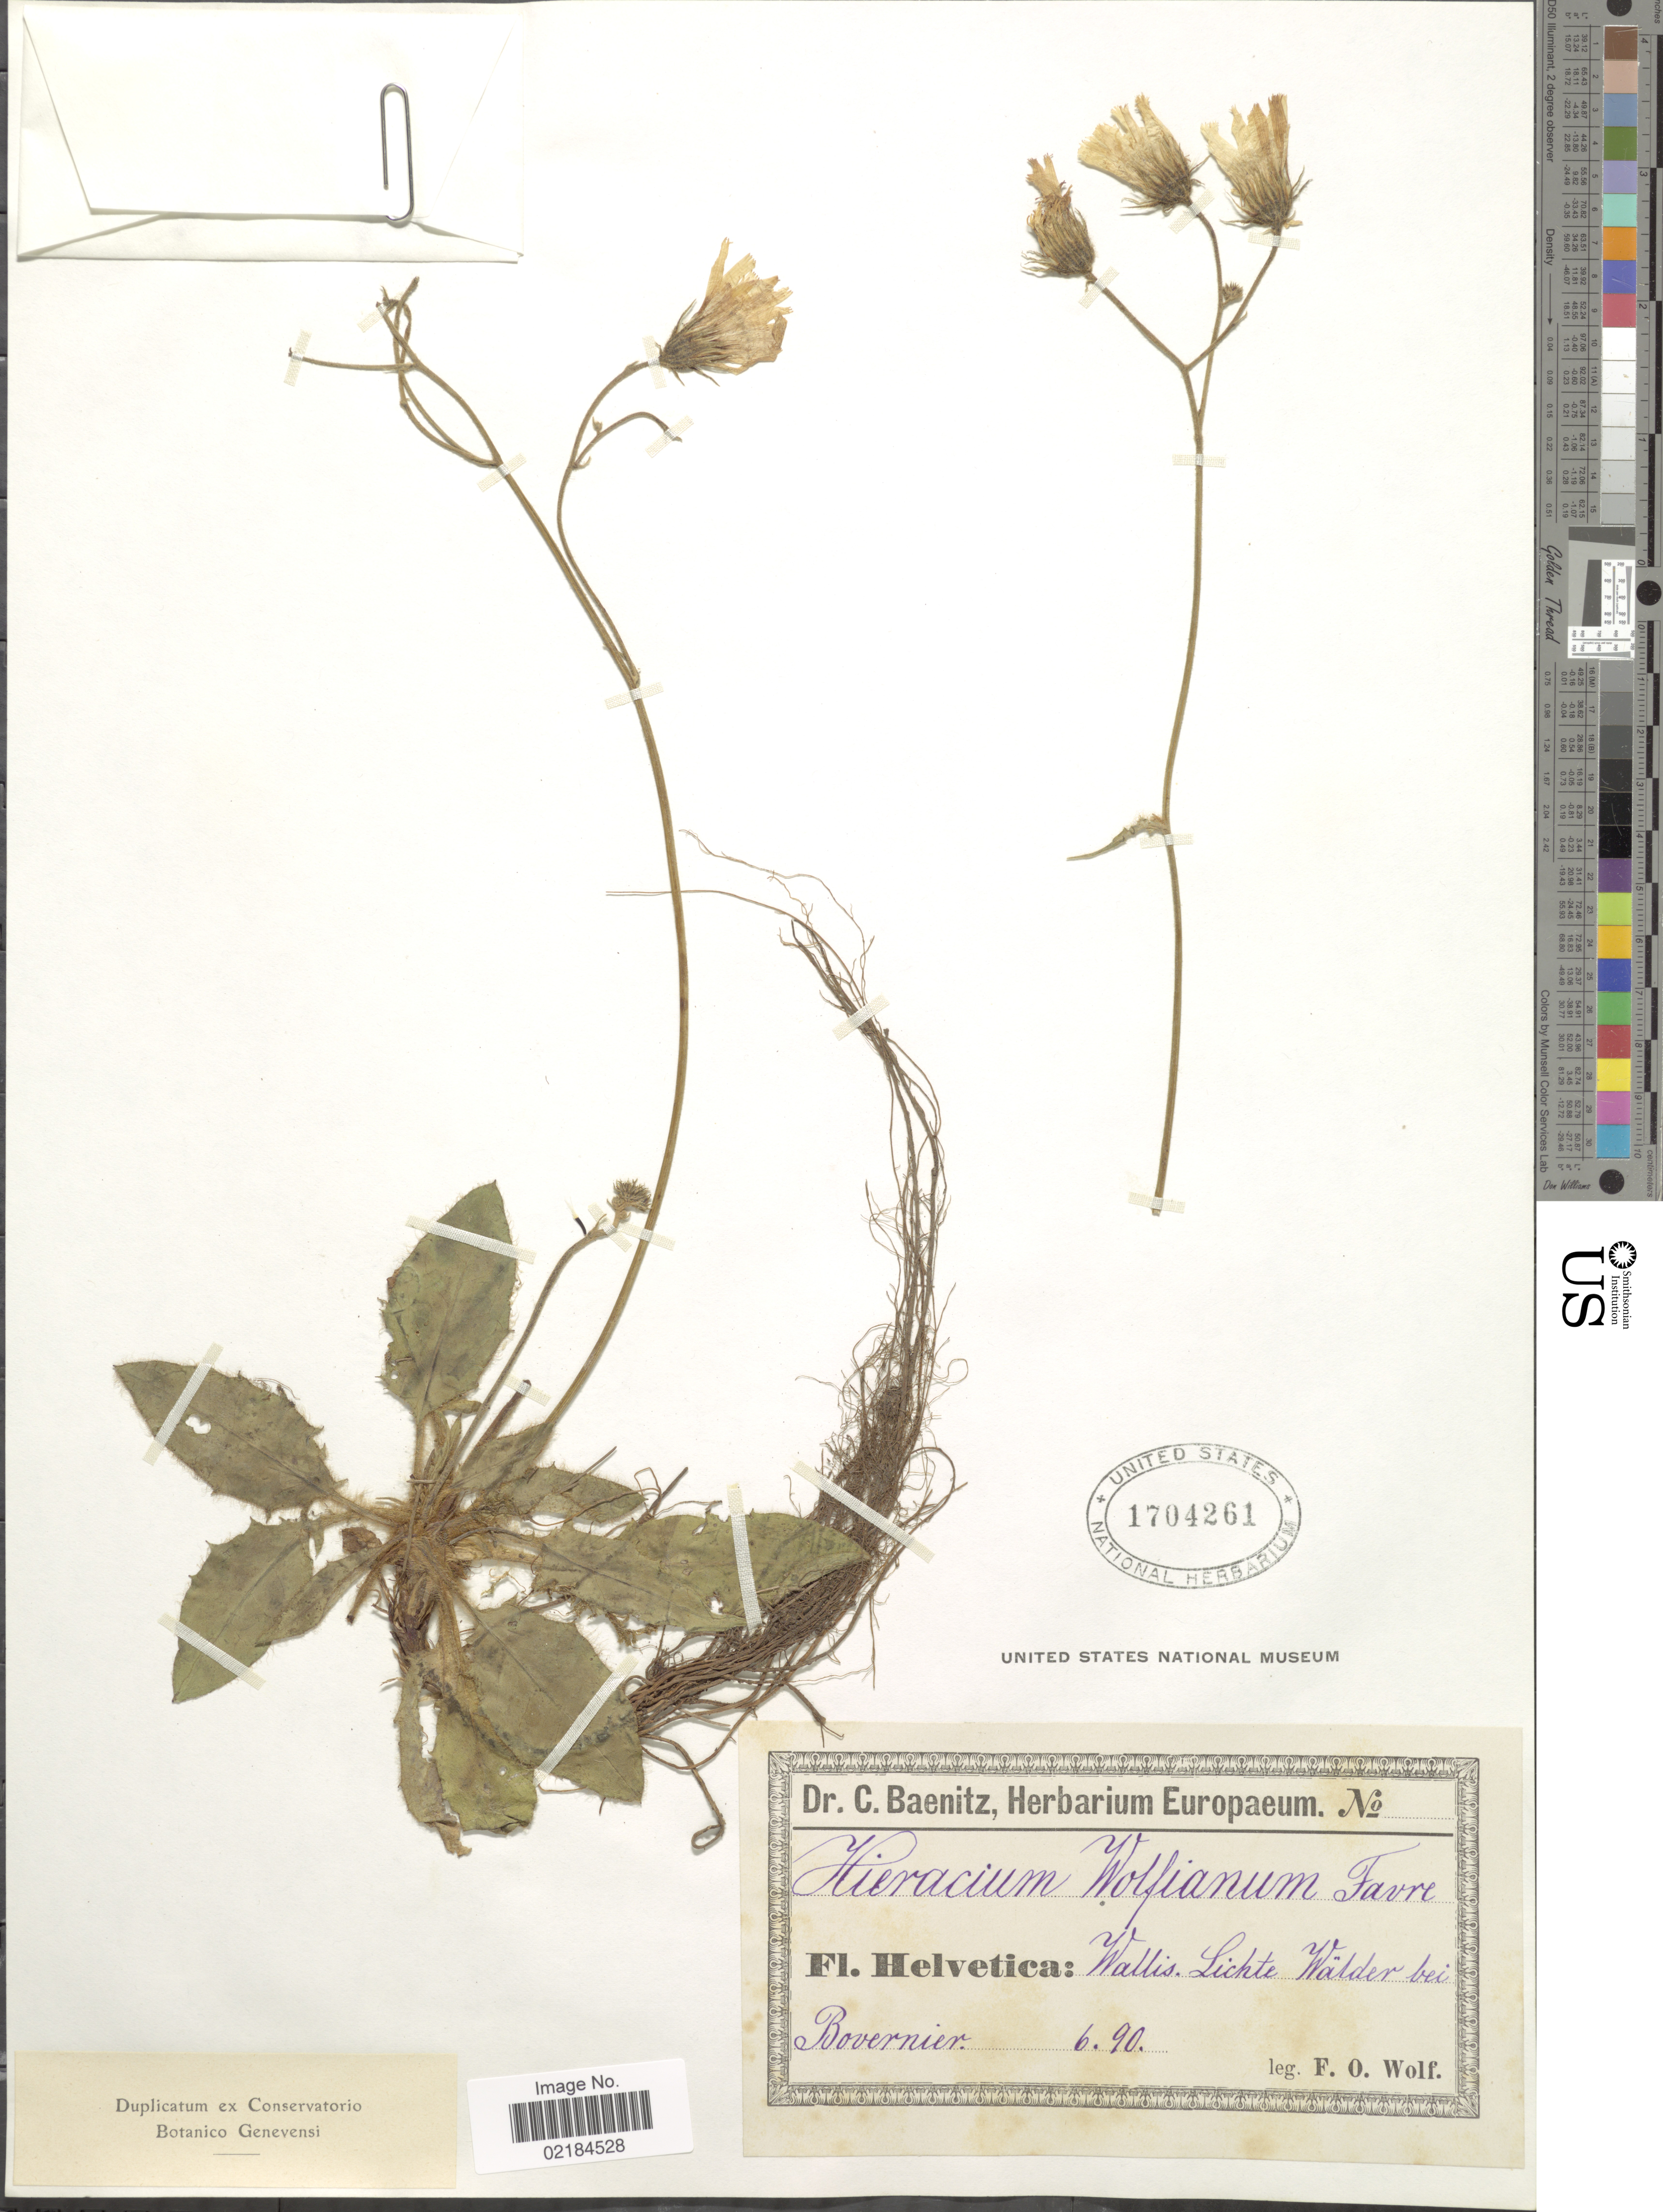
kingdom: Plantae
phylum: Tracheophyta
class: Magnoliopsida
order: Asterales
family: Asteraceae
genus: Hieracium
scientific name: Hieracium wolfianum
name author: Favre ex Favrat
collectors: F. Wolf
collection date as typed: Transcribed d/m/y: /6/90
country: Switzerland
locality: Fl. Helvetica: Wallis, Lichte walder bei Bovernier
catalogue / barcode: US 1704261